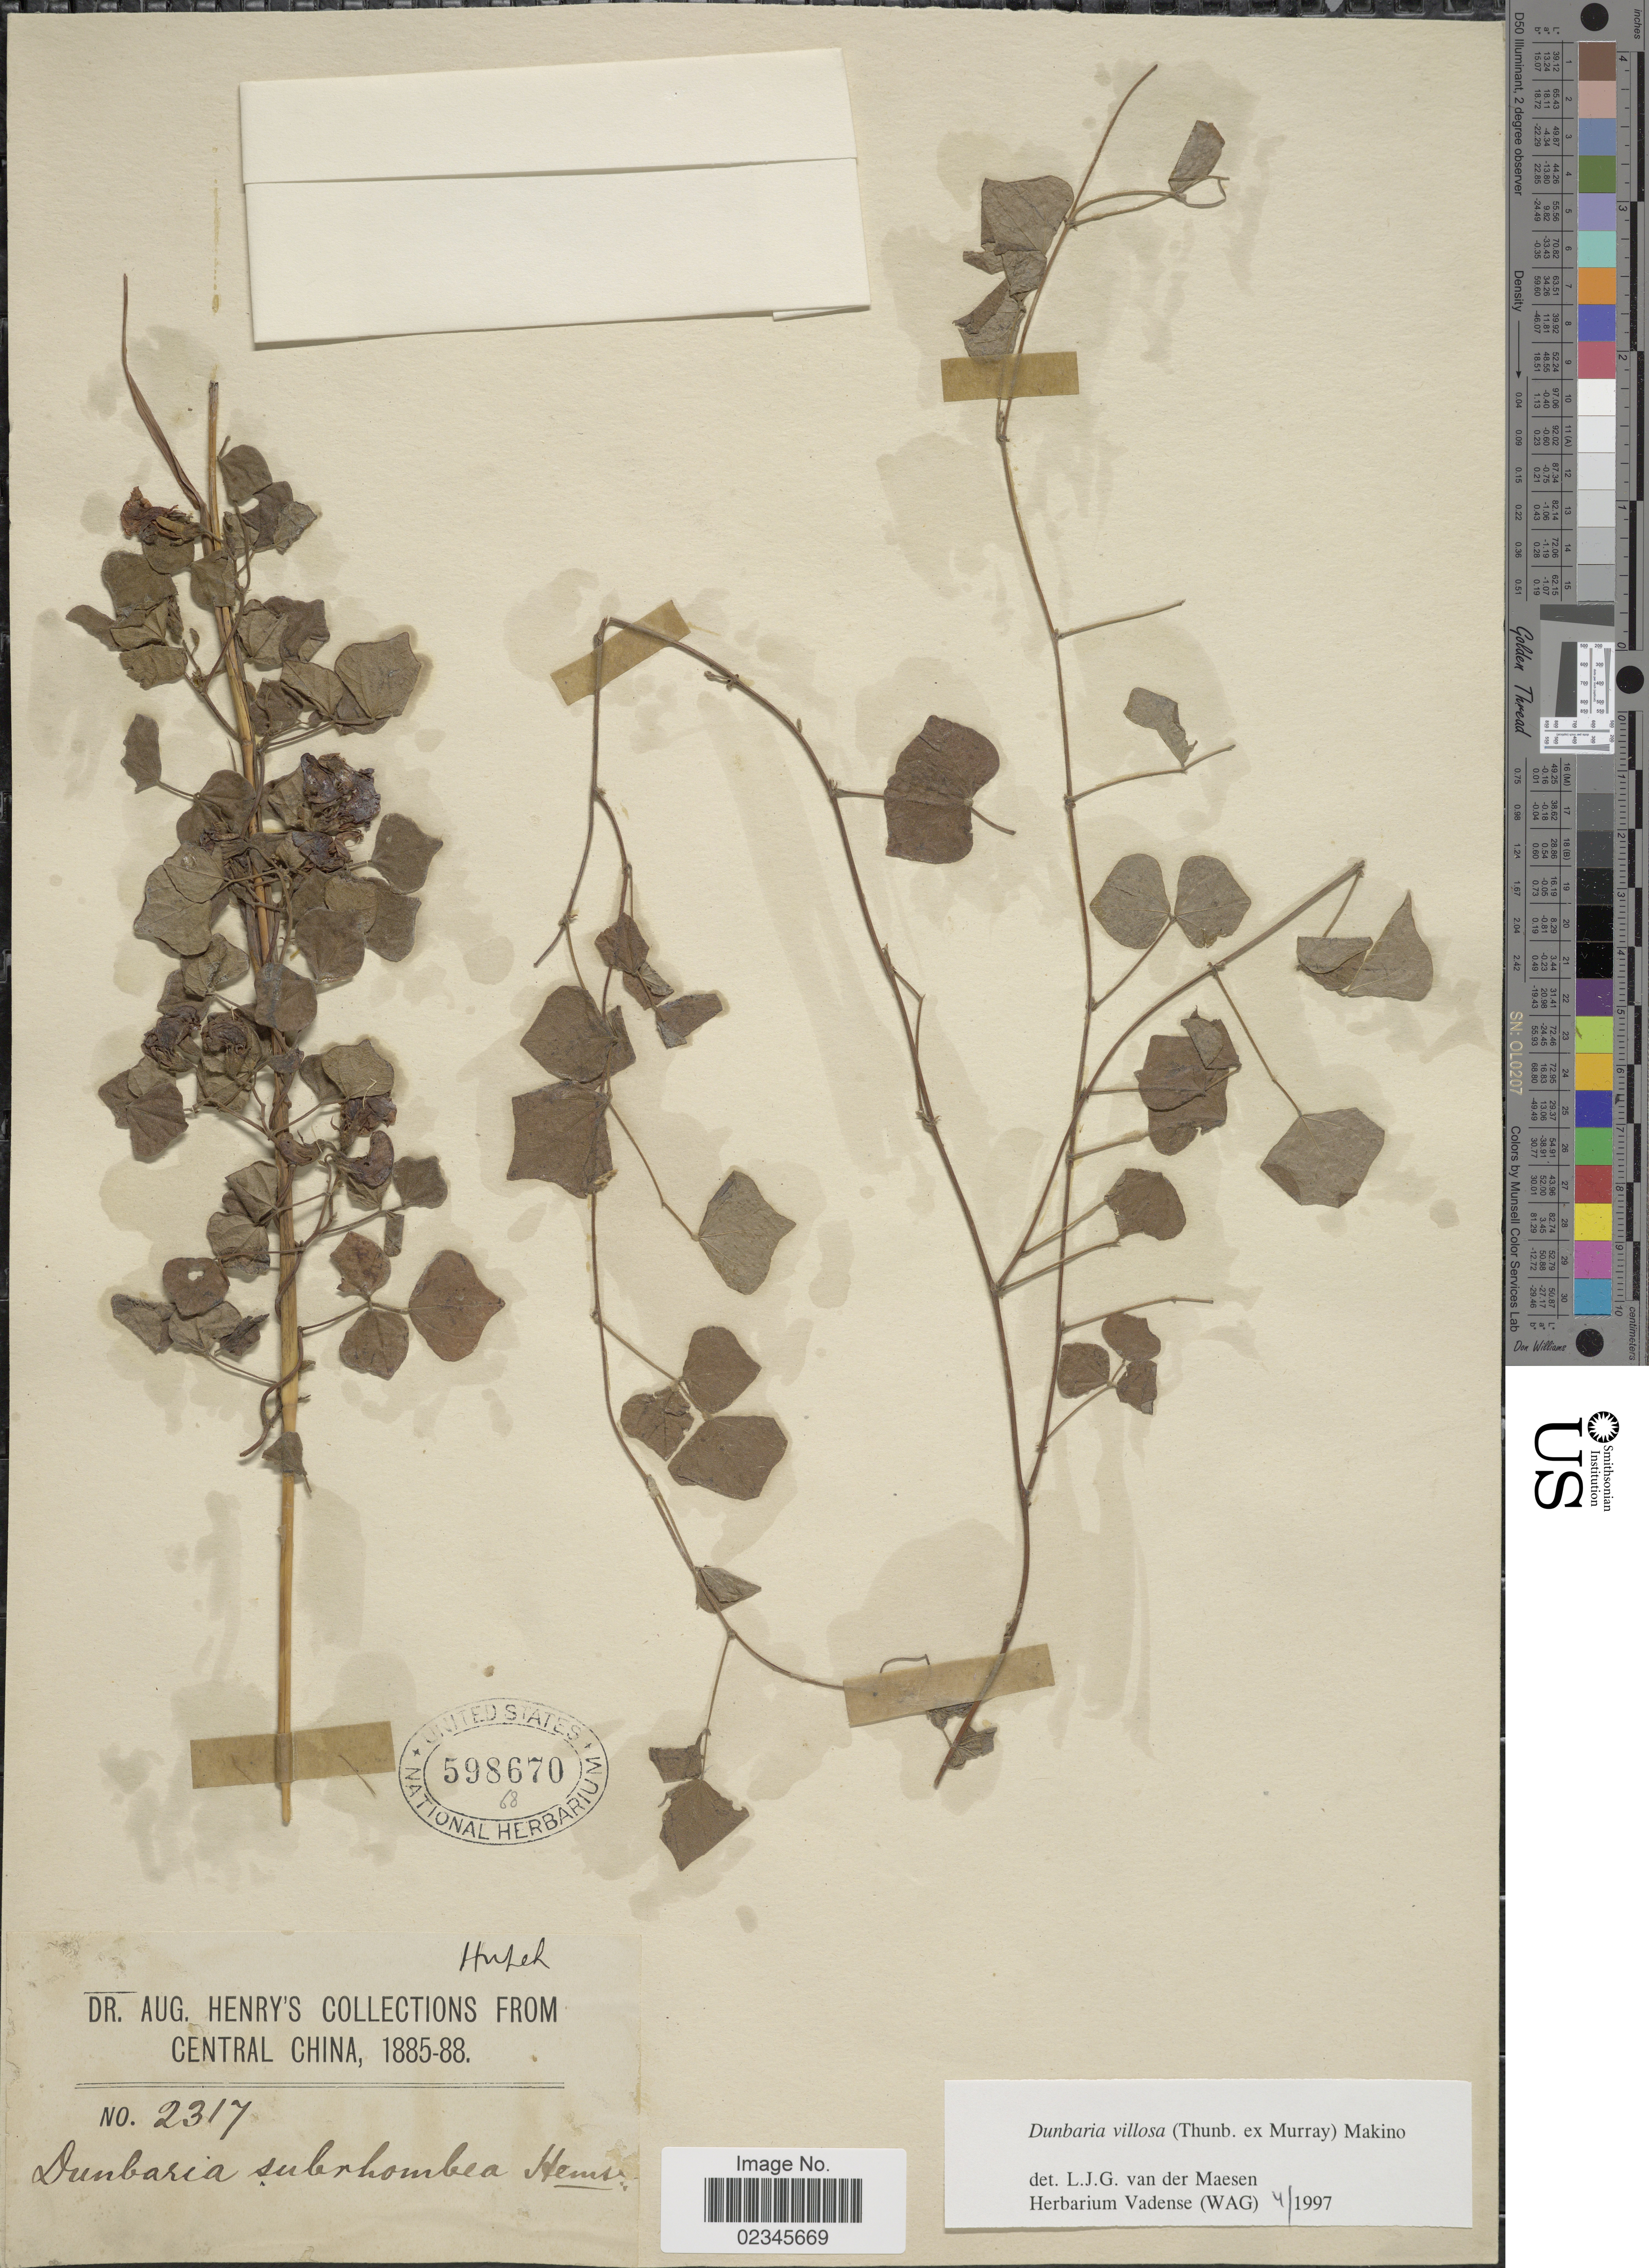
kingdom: Plantae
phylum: Tracheophyta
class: Magnoliopsida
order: Fabales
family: Fabaceae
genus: Dunbaria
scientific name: Dunbaria villosa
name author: (Thunb.) Makino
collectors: A. Henry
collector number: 2317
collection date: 1885/1888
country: China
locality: Central China.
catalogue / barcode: US 598670